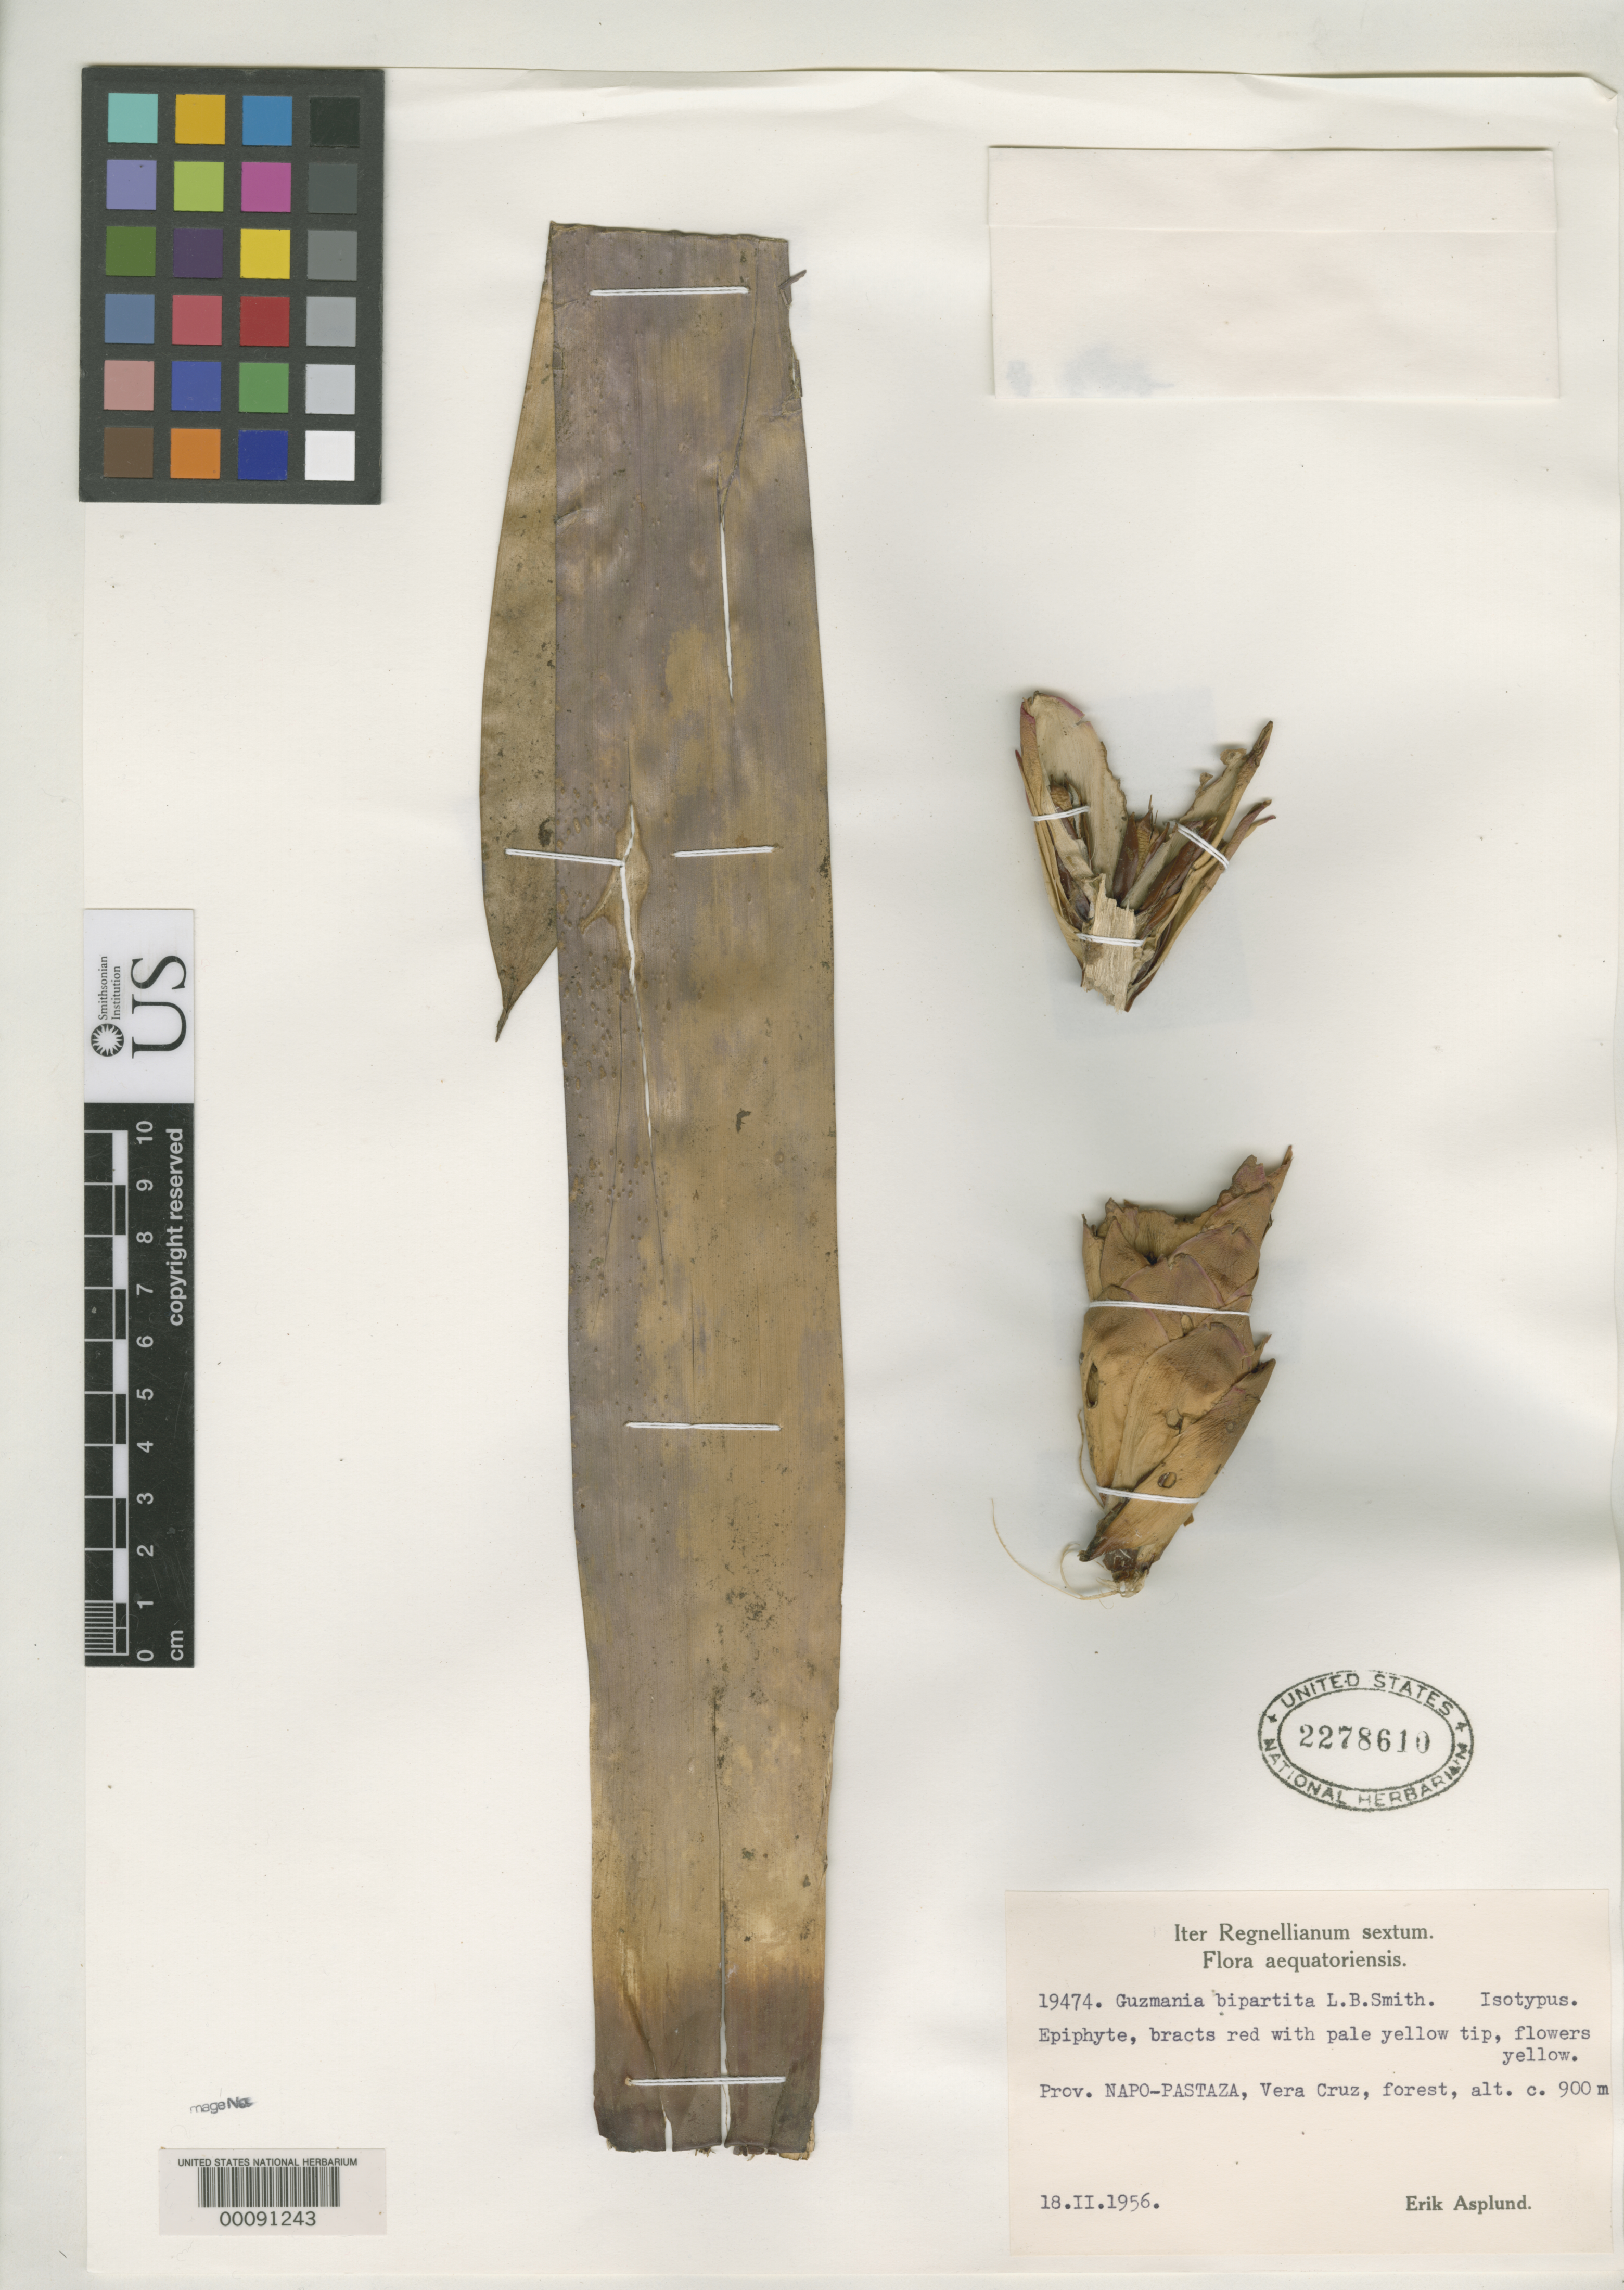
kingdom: Plantae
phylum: Tracheophyta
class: Liliopsida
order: Poales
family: Bromeliaceae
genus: Guzmania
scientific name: Guzmania bipartita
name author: L.B. Sm.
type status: Isotype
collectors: E. Asplund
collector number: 19474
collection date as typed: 18 Feb 1956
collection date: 1956-02-18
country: Ecuador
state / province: Napo / Pastaza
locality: Vera Cruz.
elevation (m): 900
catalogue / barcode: US 2278610